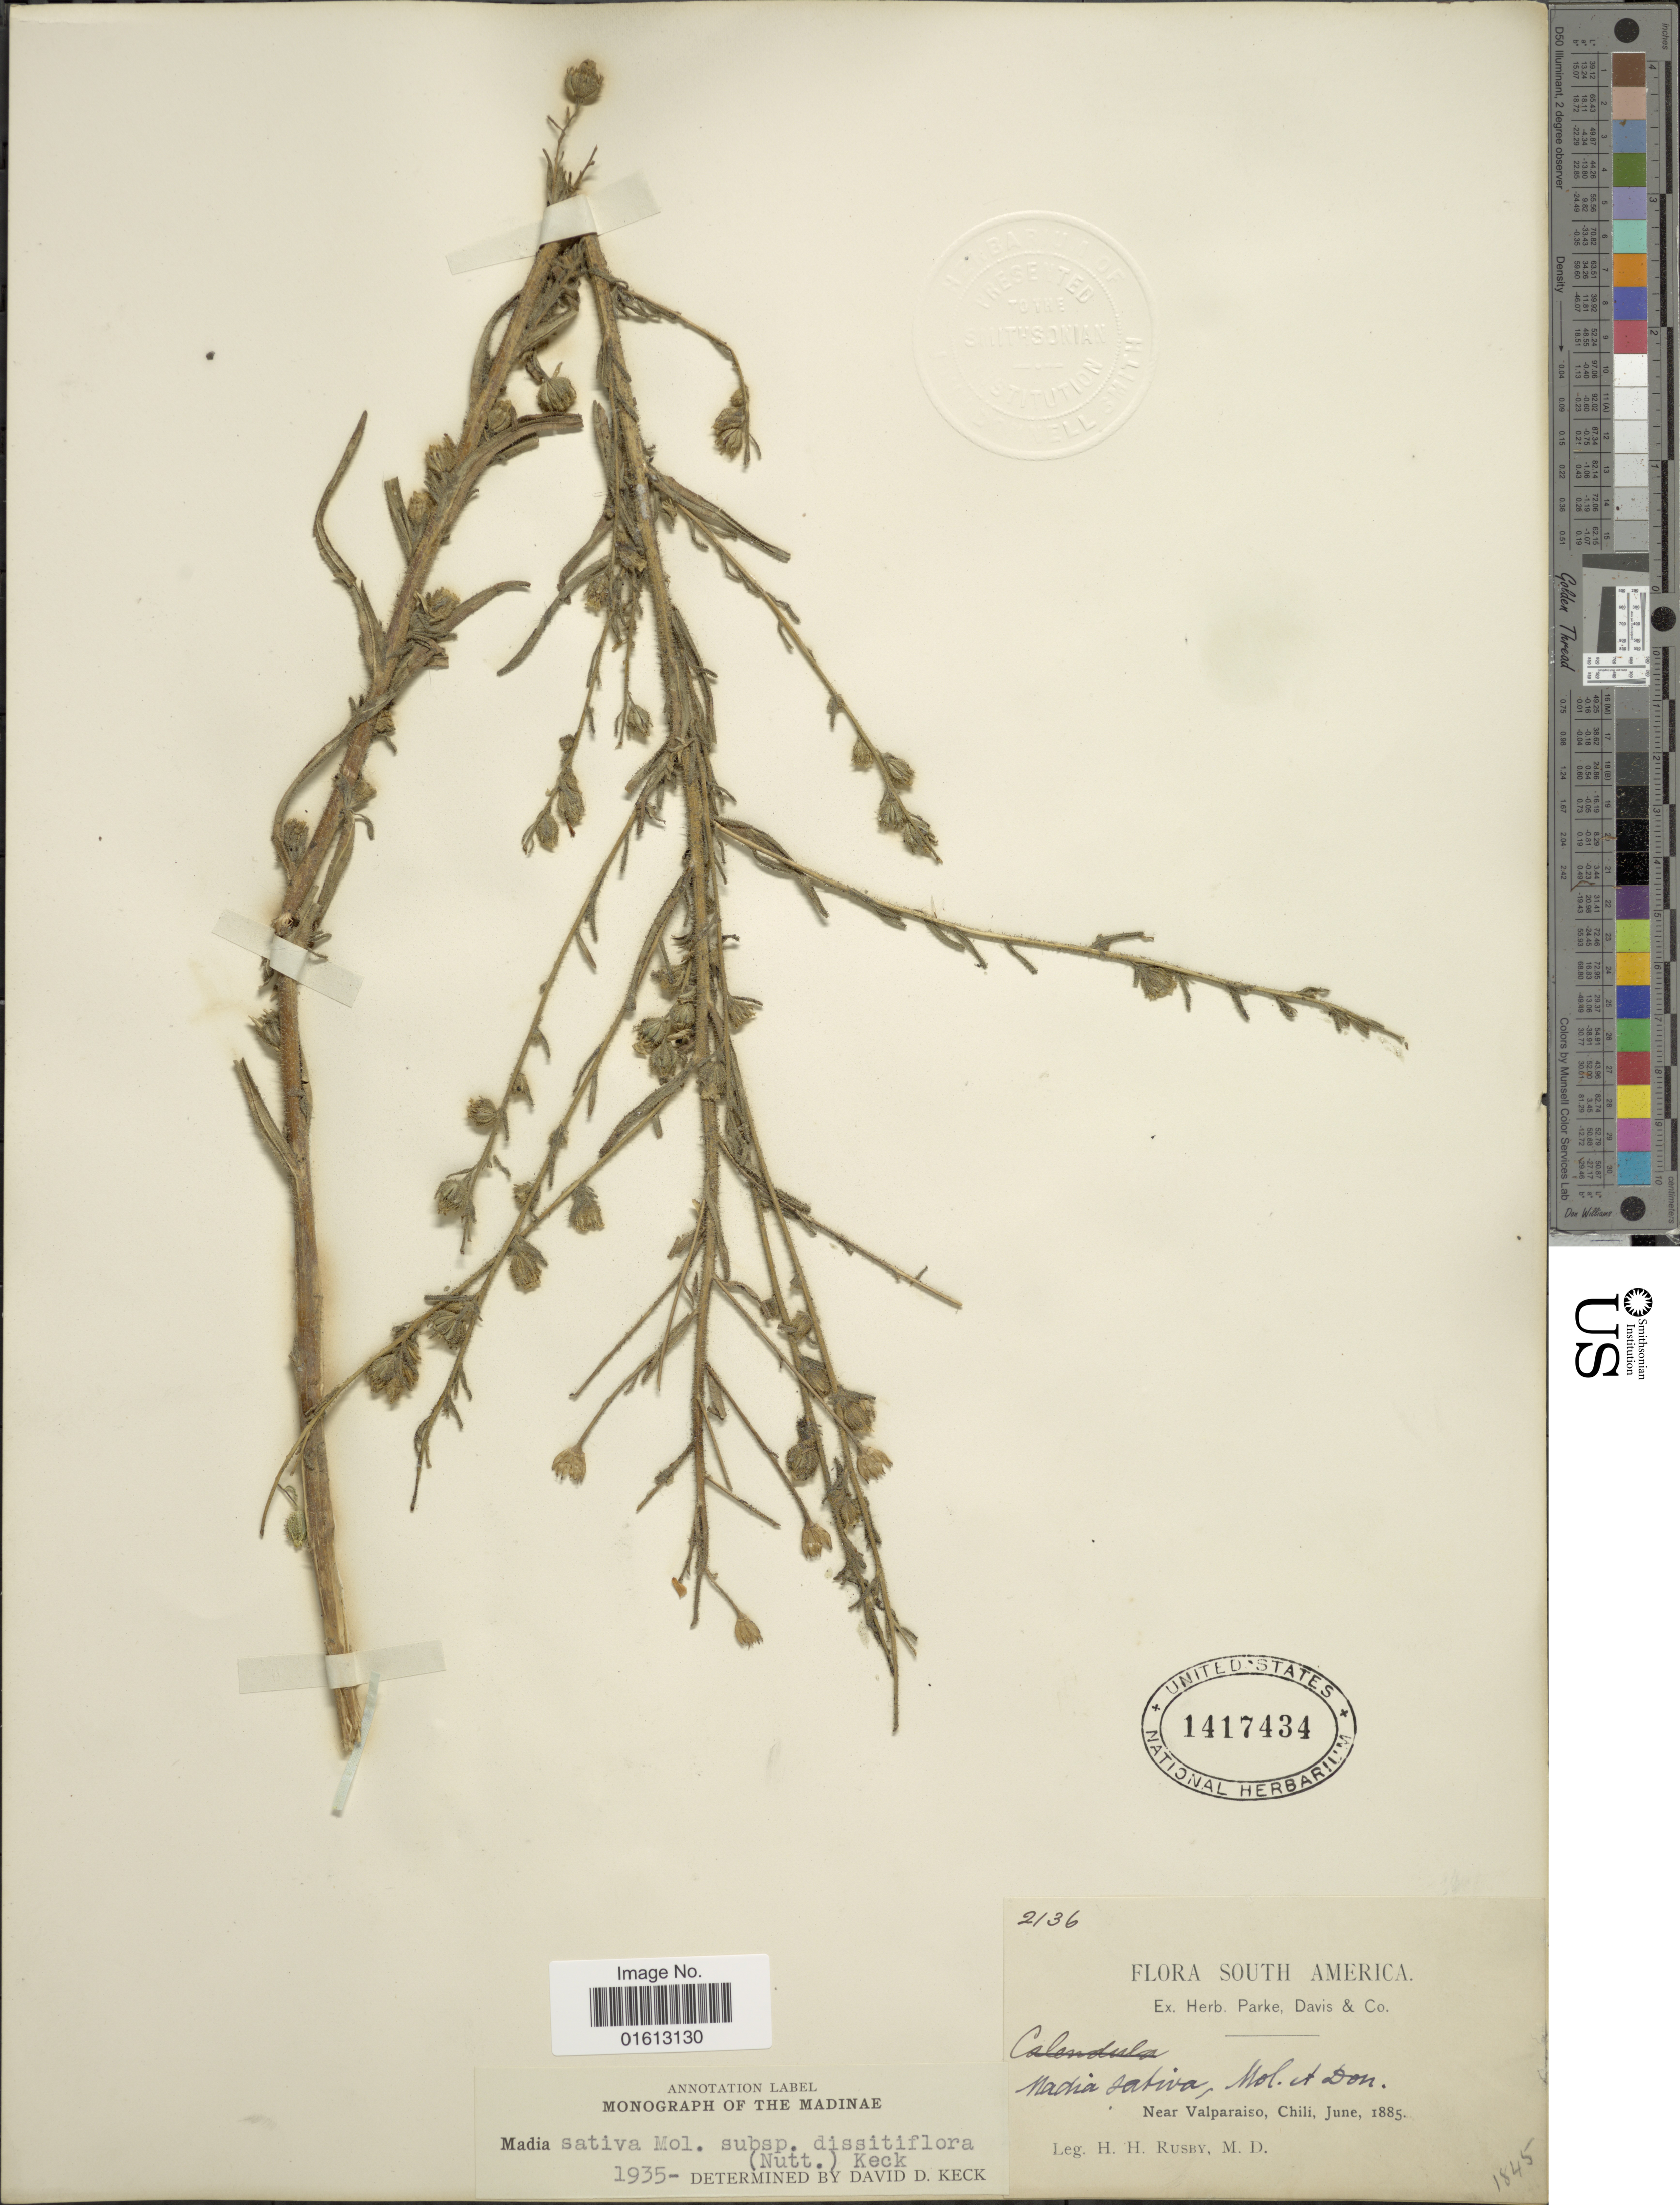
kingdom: Plantae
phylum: Tracheophyta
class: Magnoliopsida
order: Asterales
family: Asteraceae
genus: Madia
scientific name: Madia sativa subsp. dissitiflora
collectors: H. H. Rusby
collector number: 2136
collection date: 1885-06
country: Chile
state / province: Valparaíso (V)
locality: Chili, South America, near Valparaiso.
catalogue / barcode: US 1417434